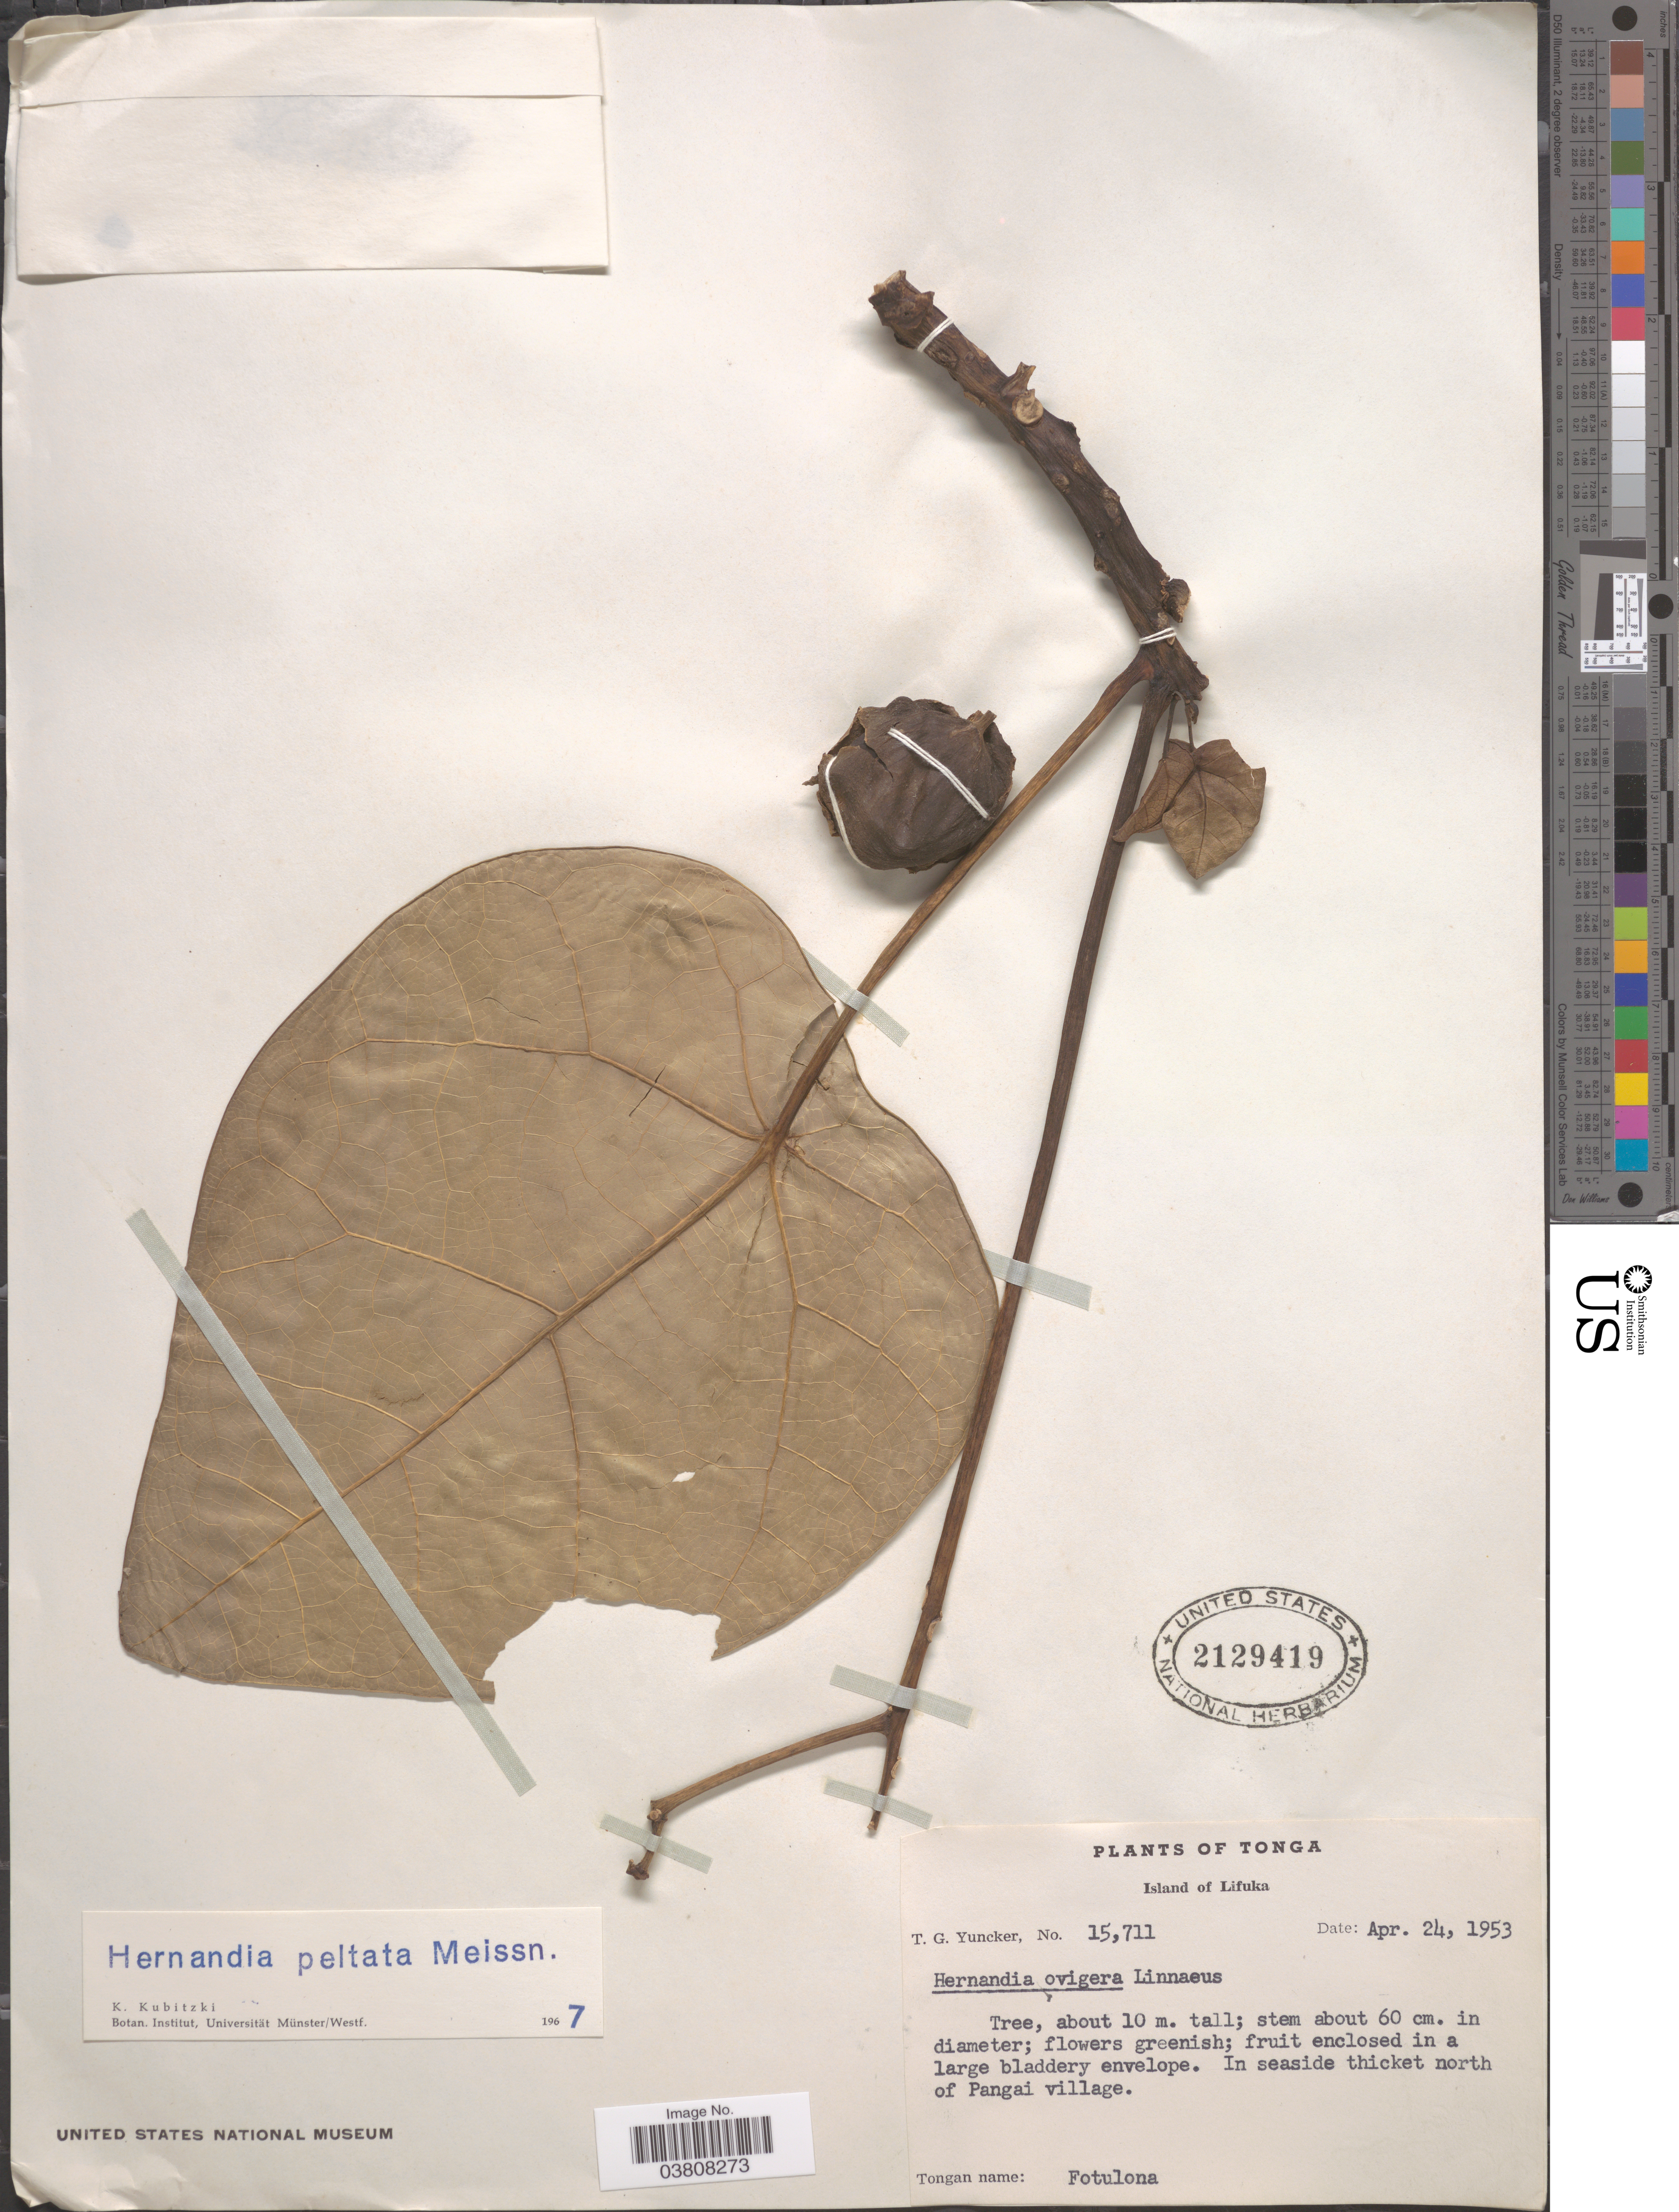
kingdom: Plantae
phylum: Tracheophyta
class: Magnoliopsida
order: Laurales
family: Hernandiaceae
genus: Hernandia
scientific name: Hernandia nymphaeifolia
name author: (C. Presl) Kubitzki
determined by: Strong, Mark T., (BOT), Smithsonian Institution - National Museum of Natural History (UNITED STATES)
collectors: T. G. Yuncker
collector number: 15711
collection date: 1953-04-24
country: Tonga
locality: Island of Lifuka. In seaside thicket north of Pangai village.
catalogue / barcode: US 2129419